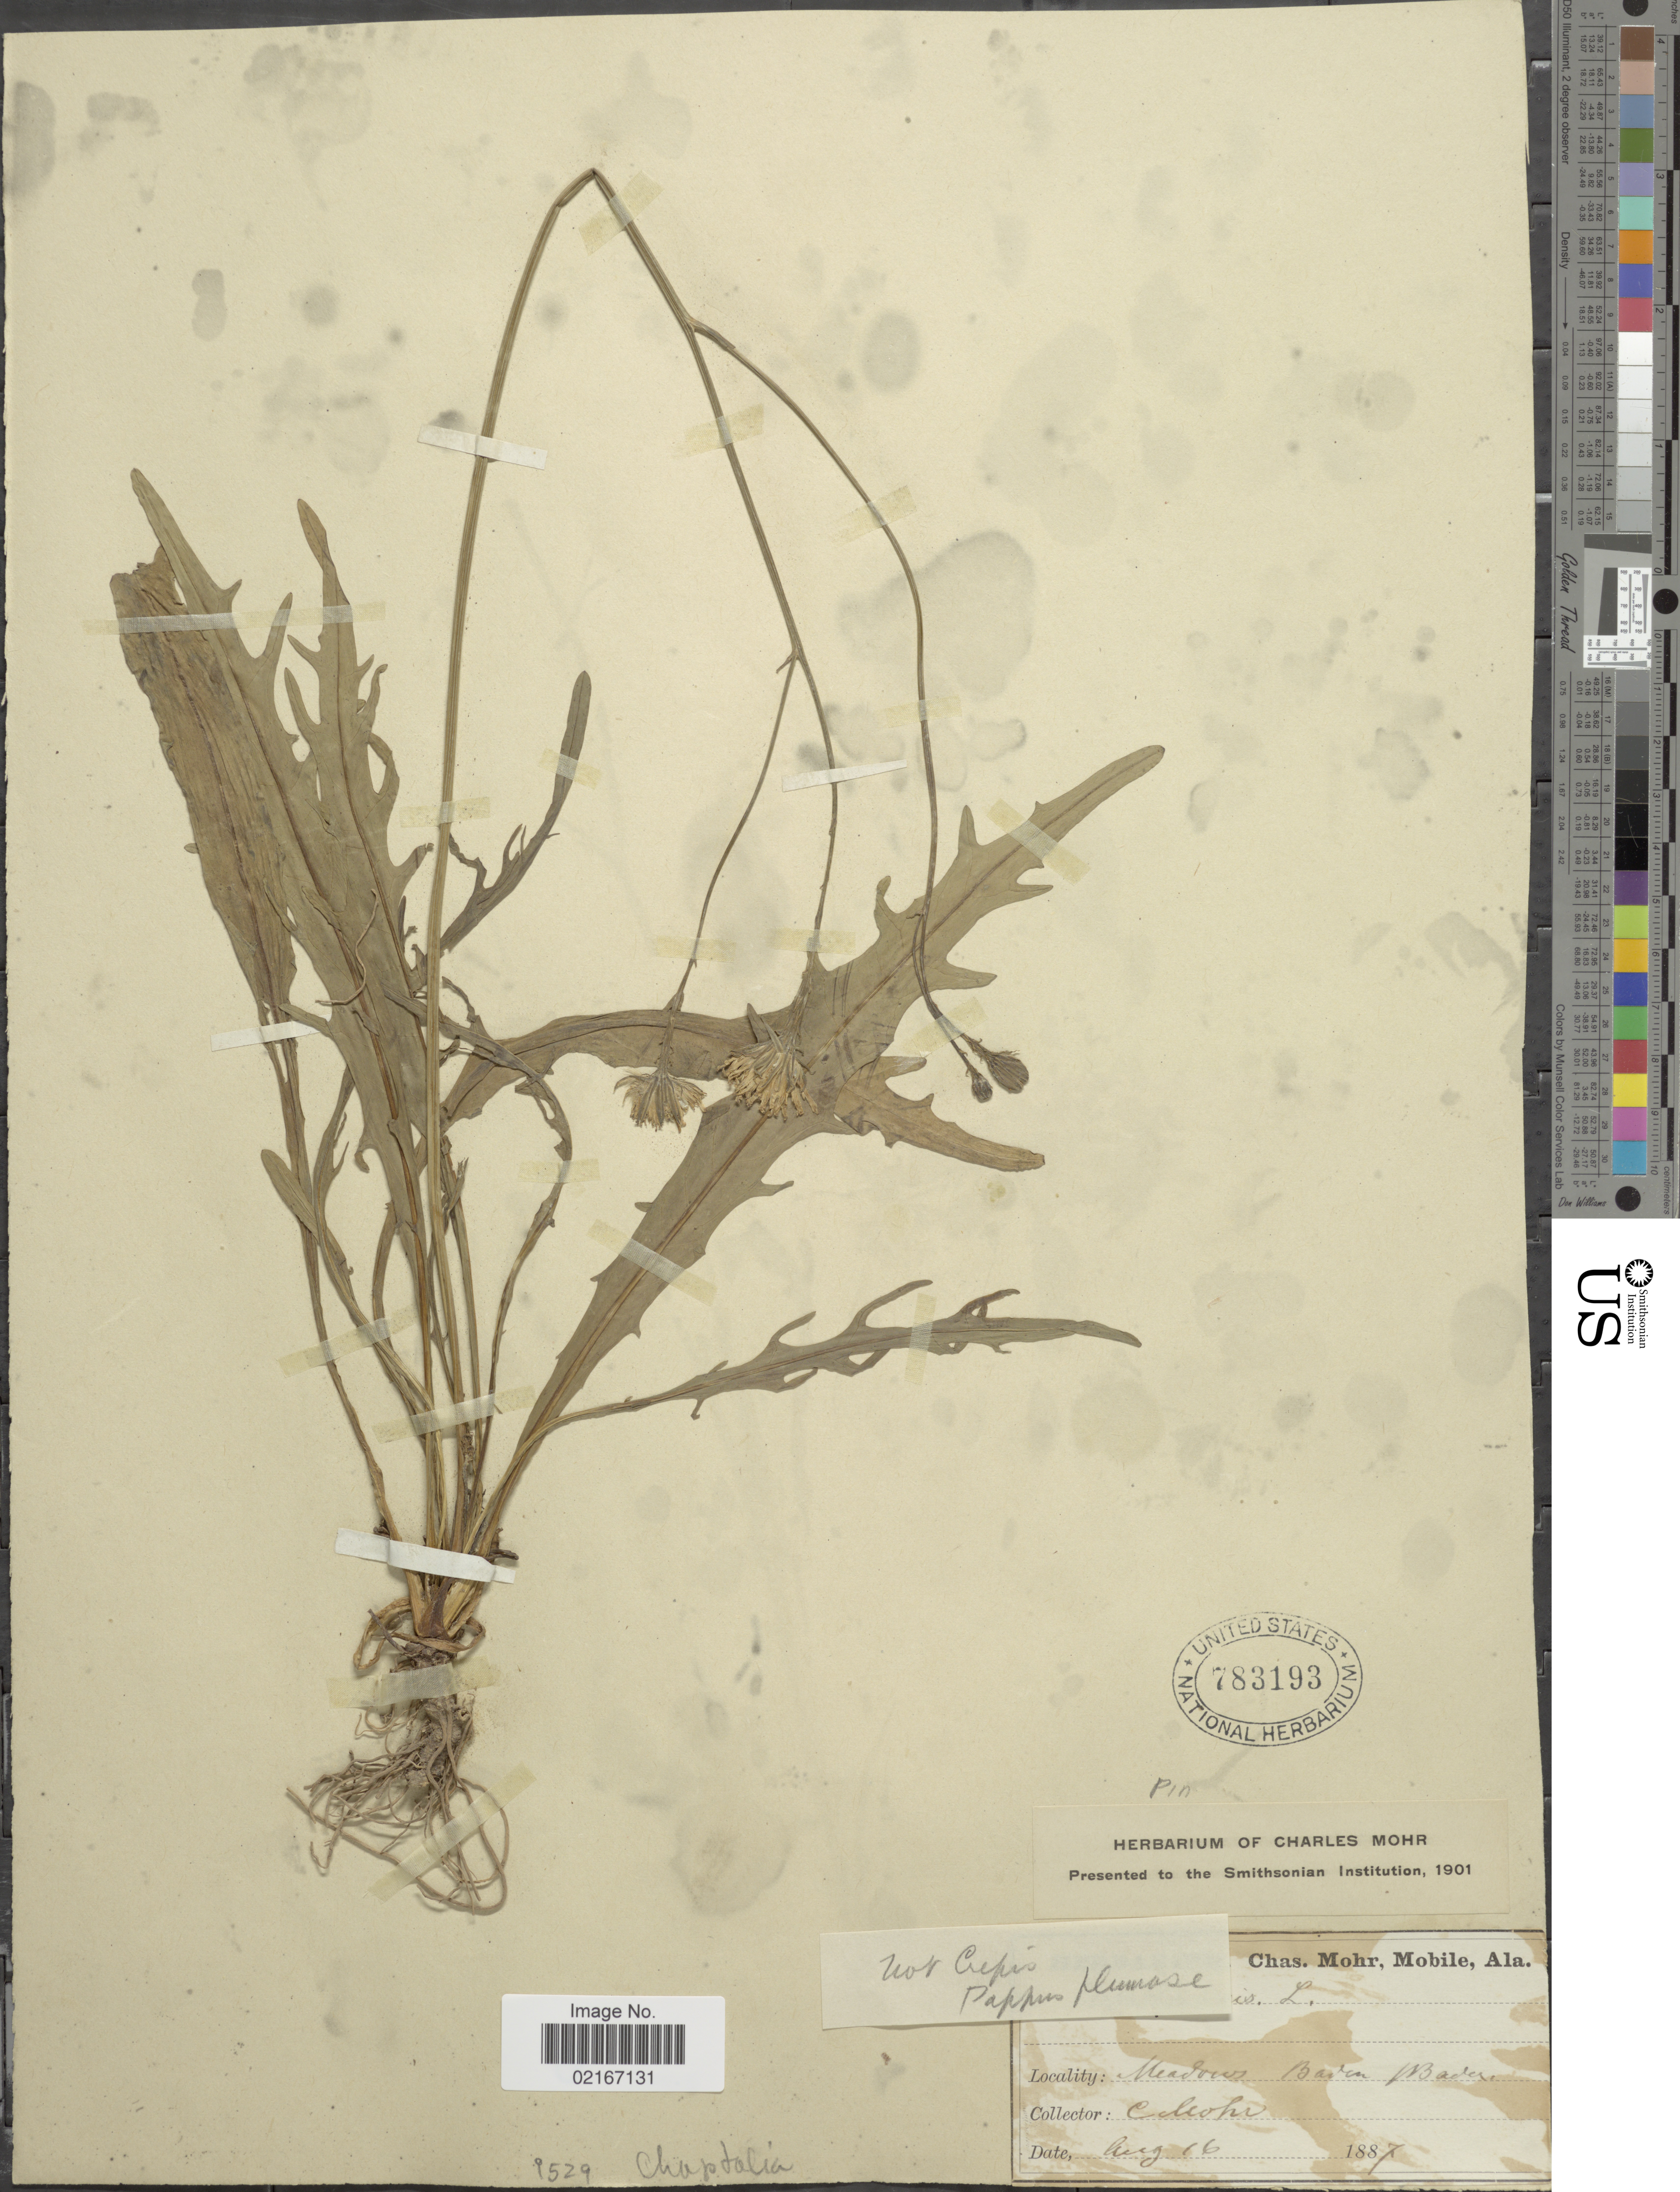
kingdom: Plantae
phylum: Tracheophyta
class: Magnoliopsida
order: Asterales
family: Asteraceae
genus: Hypochaeris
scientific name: Hypochaeris sp.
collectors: Mohr, C. T. (herbarium)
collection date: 1887-08-16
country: Germany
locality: Meadow, Baden, Baden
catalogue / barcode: US 783193